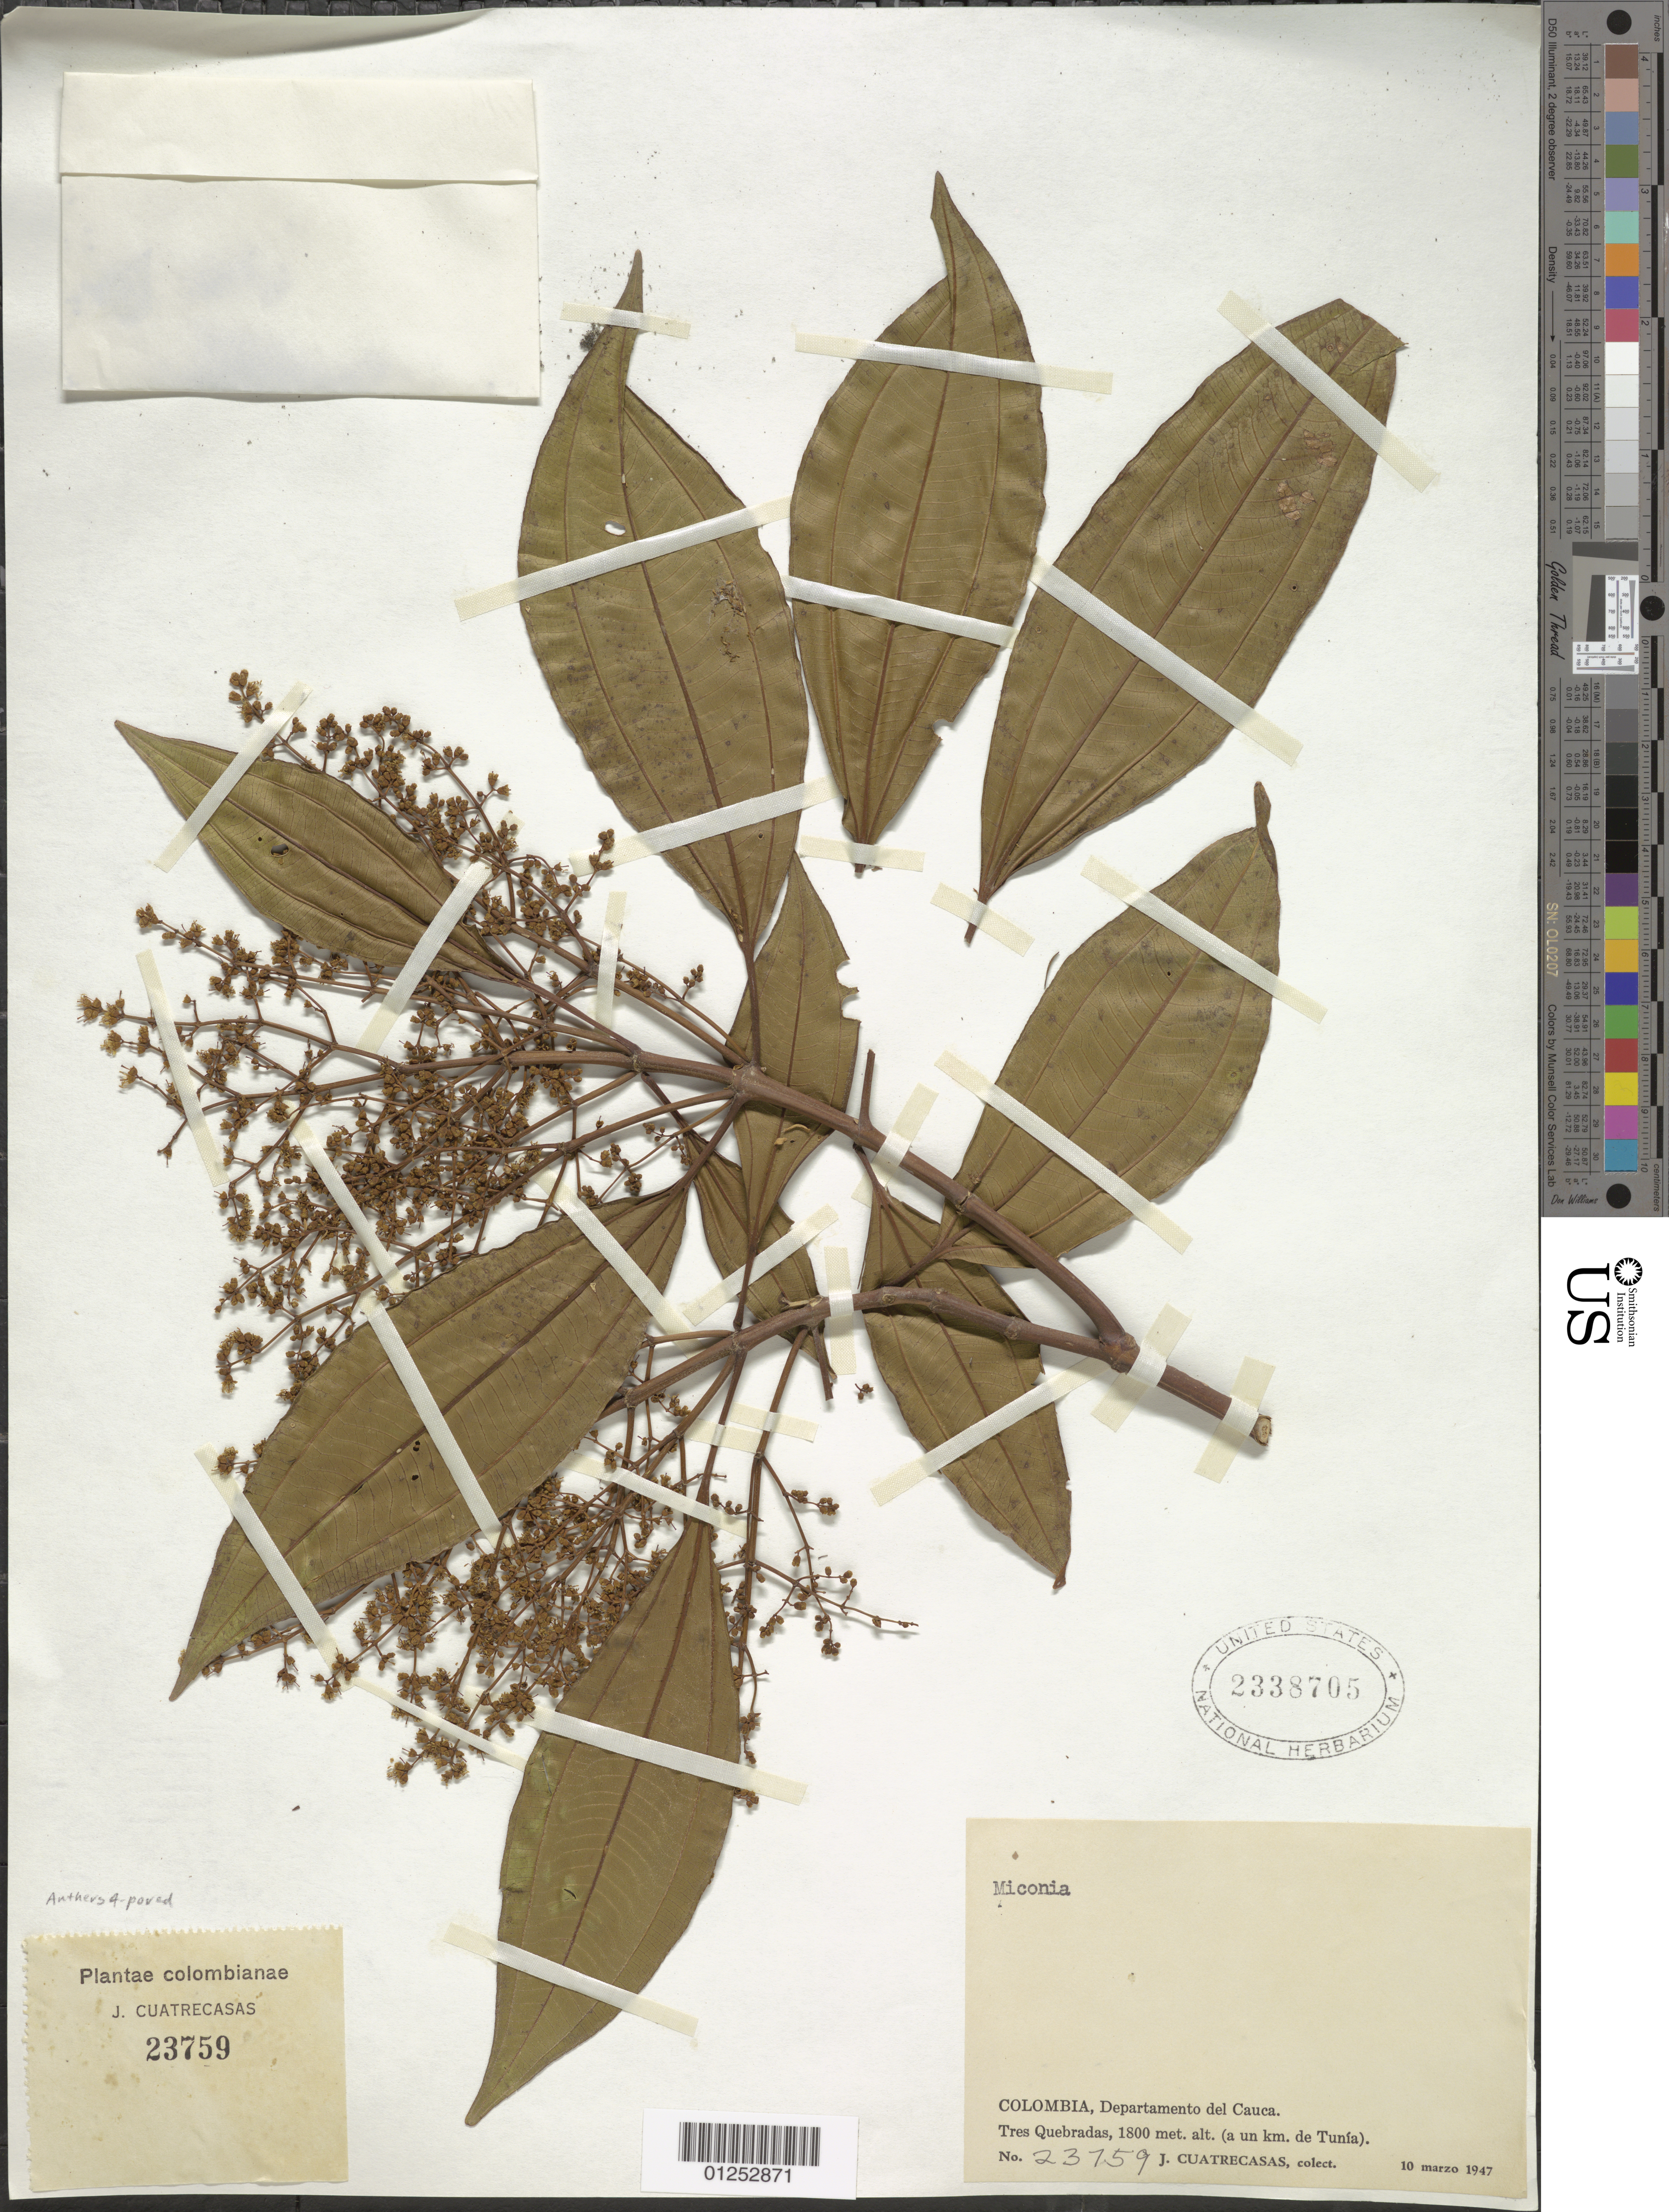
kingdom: Plantae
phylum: Tracheophyta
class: Magnoliopsida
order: Myrtales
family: Melastomataceae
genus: Miconia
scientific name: Miconia sp.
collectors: J. Cuatrecasas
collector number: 23759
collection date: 1947-03-10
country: Colombia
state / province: Cauca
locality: Tres Quesbradas (a un km. de Tunia)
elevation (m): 1800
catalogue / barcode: US 2338705